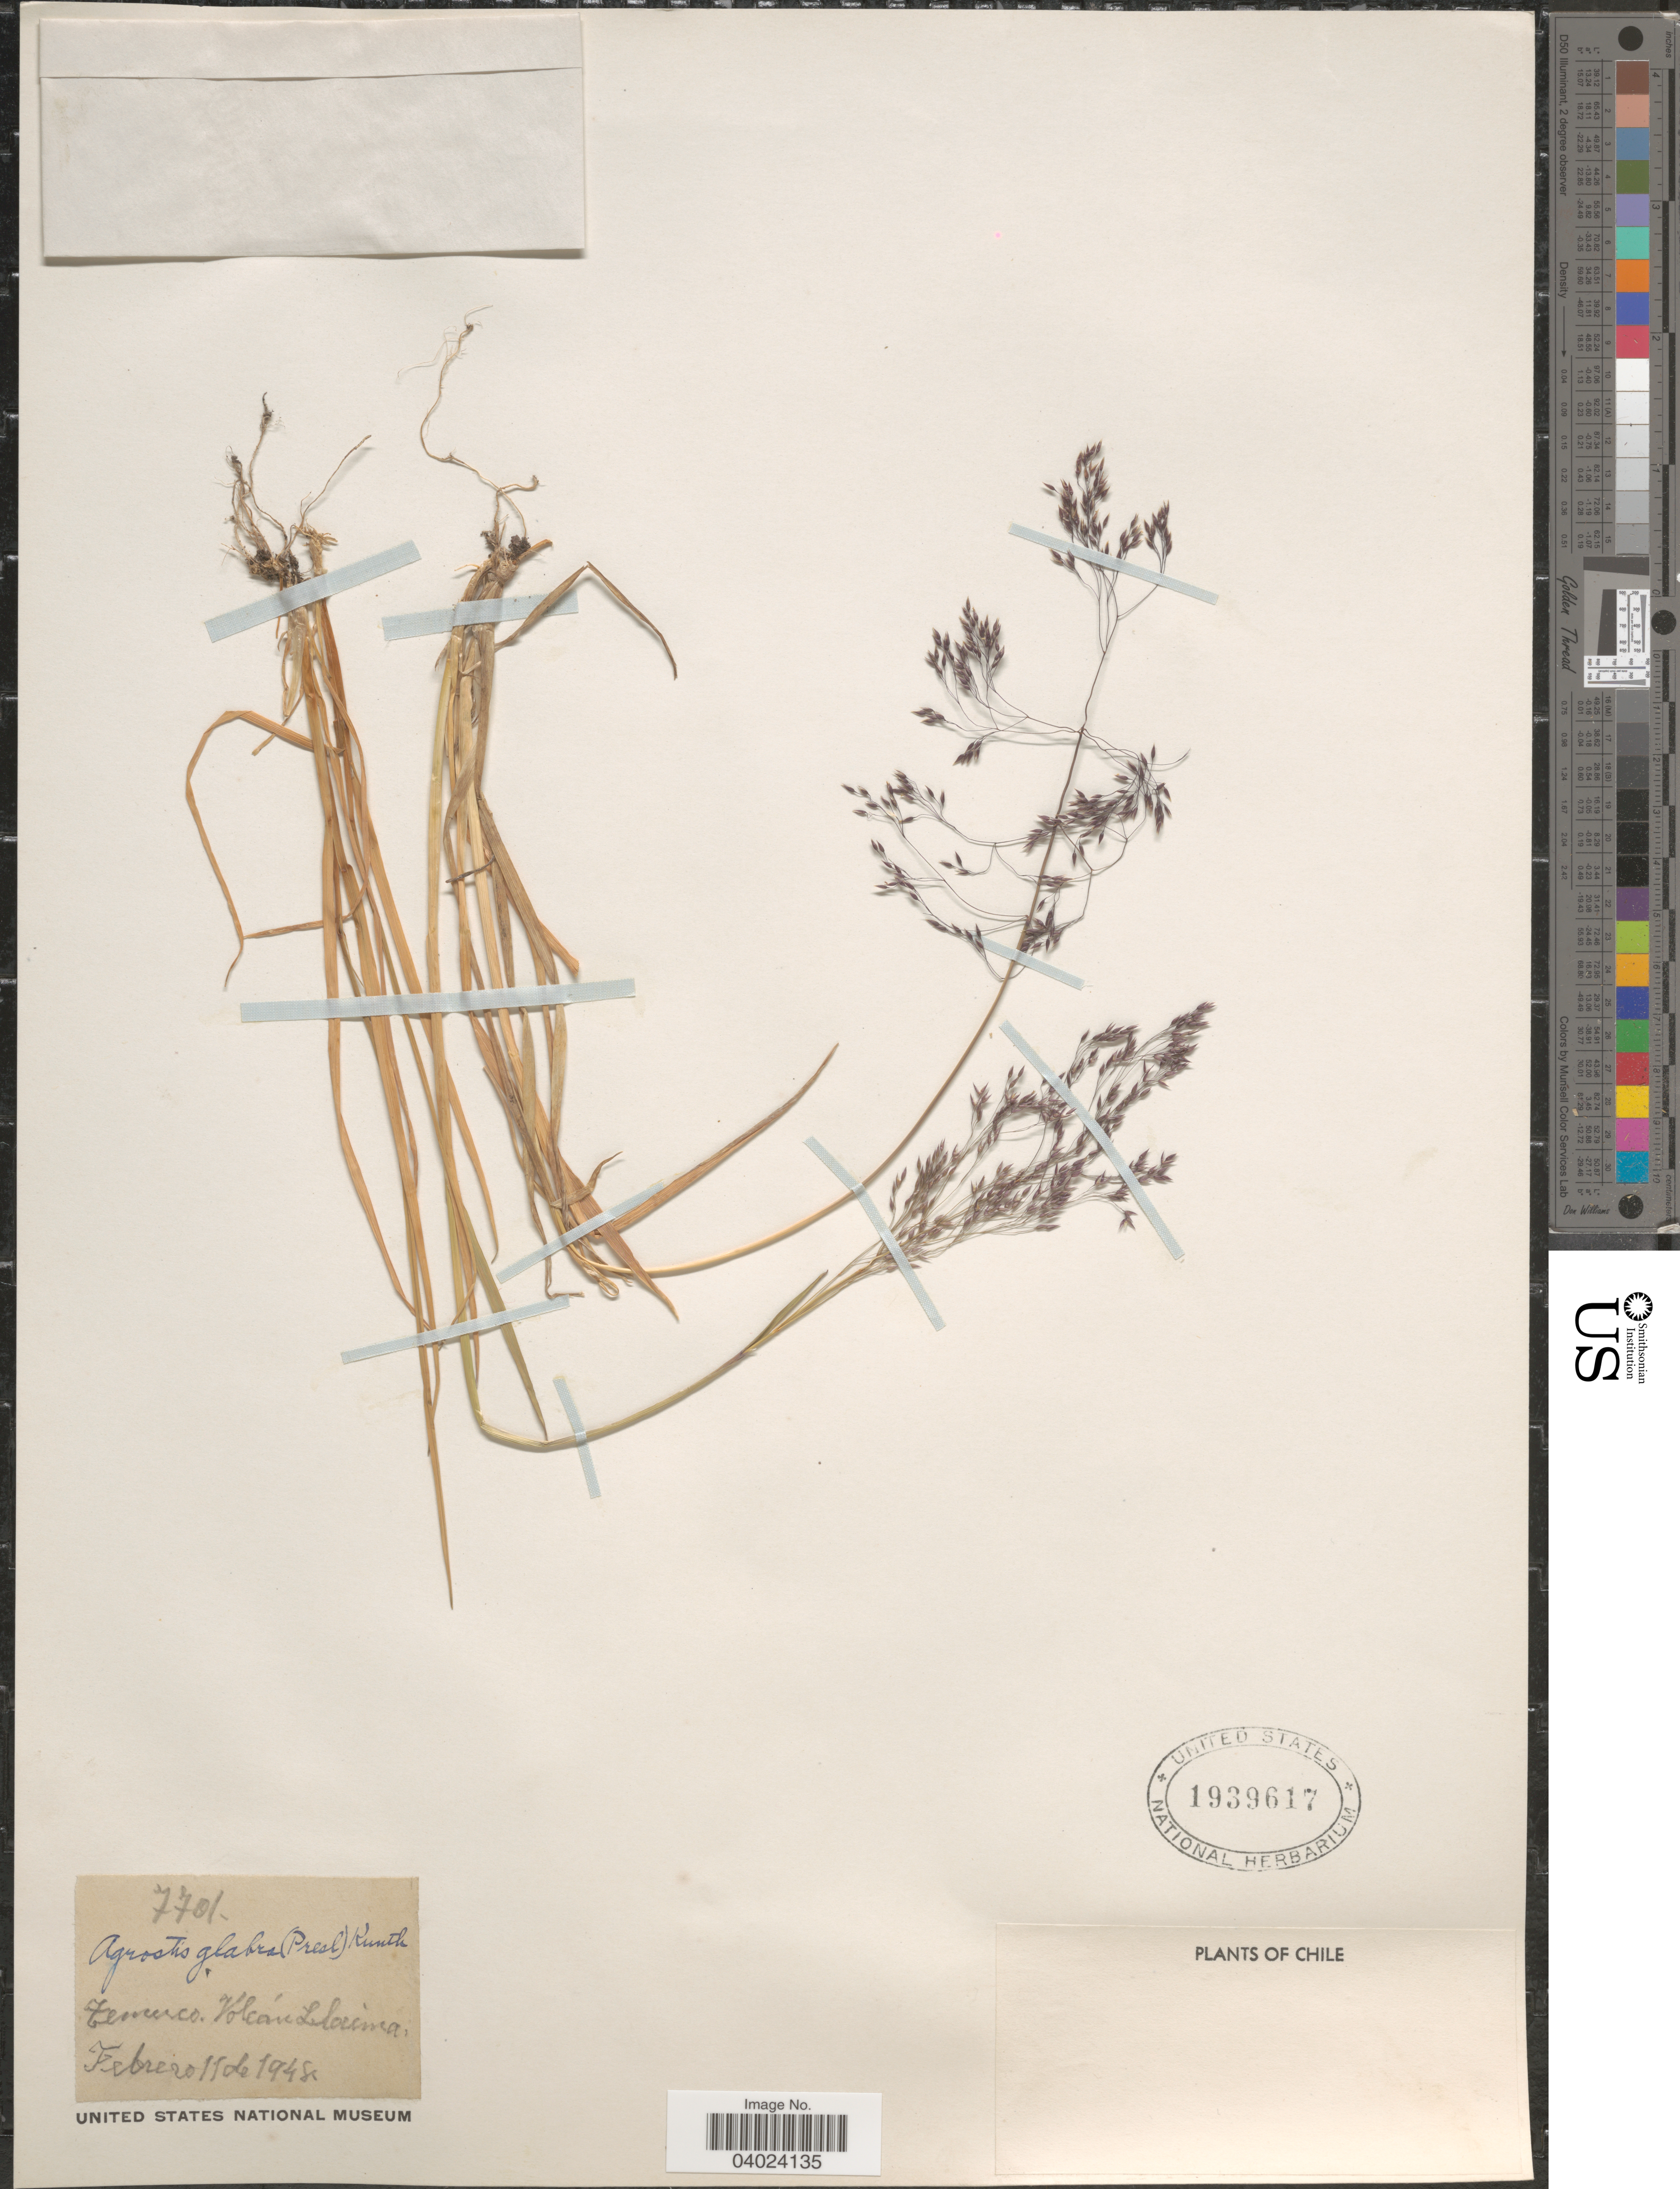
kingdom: Plantae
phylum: Tracheophyta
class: Liliopsida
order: Poales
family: Poaceae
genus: Agrostis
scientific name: Agrostis glabra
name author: (J. Presl) Kunth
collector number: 7701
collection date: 1948-02-11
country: Chile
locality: Temuco. Volcán Llaima.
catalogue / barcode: US 1939617